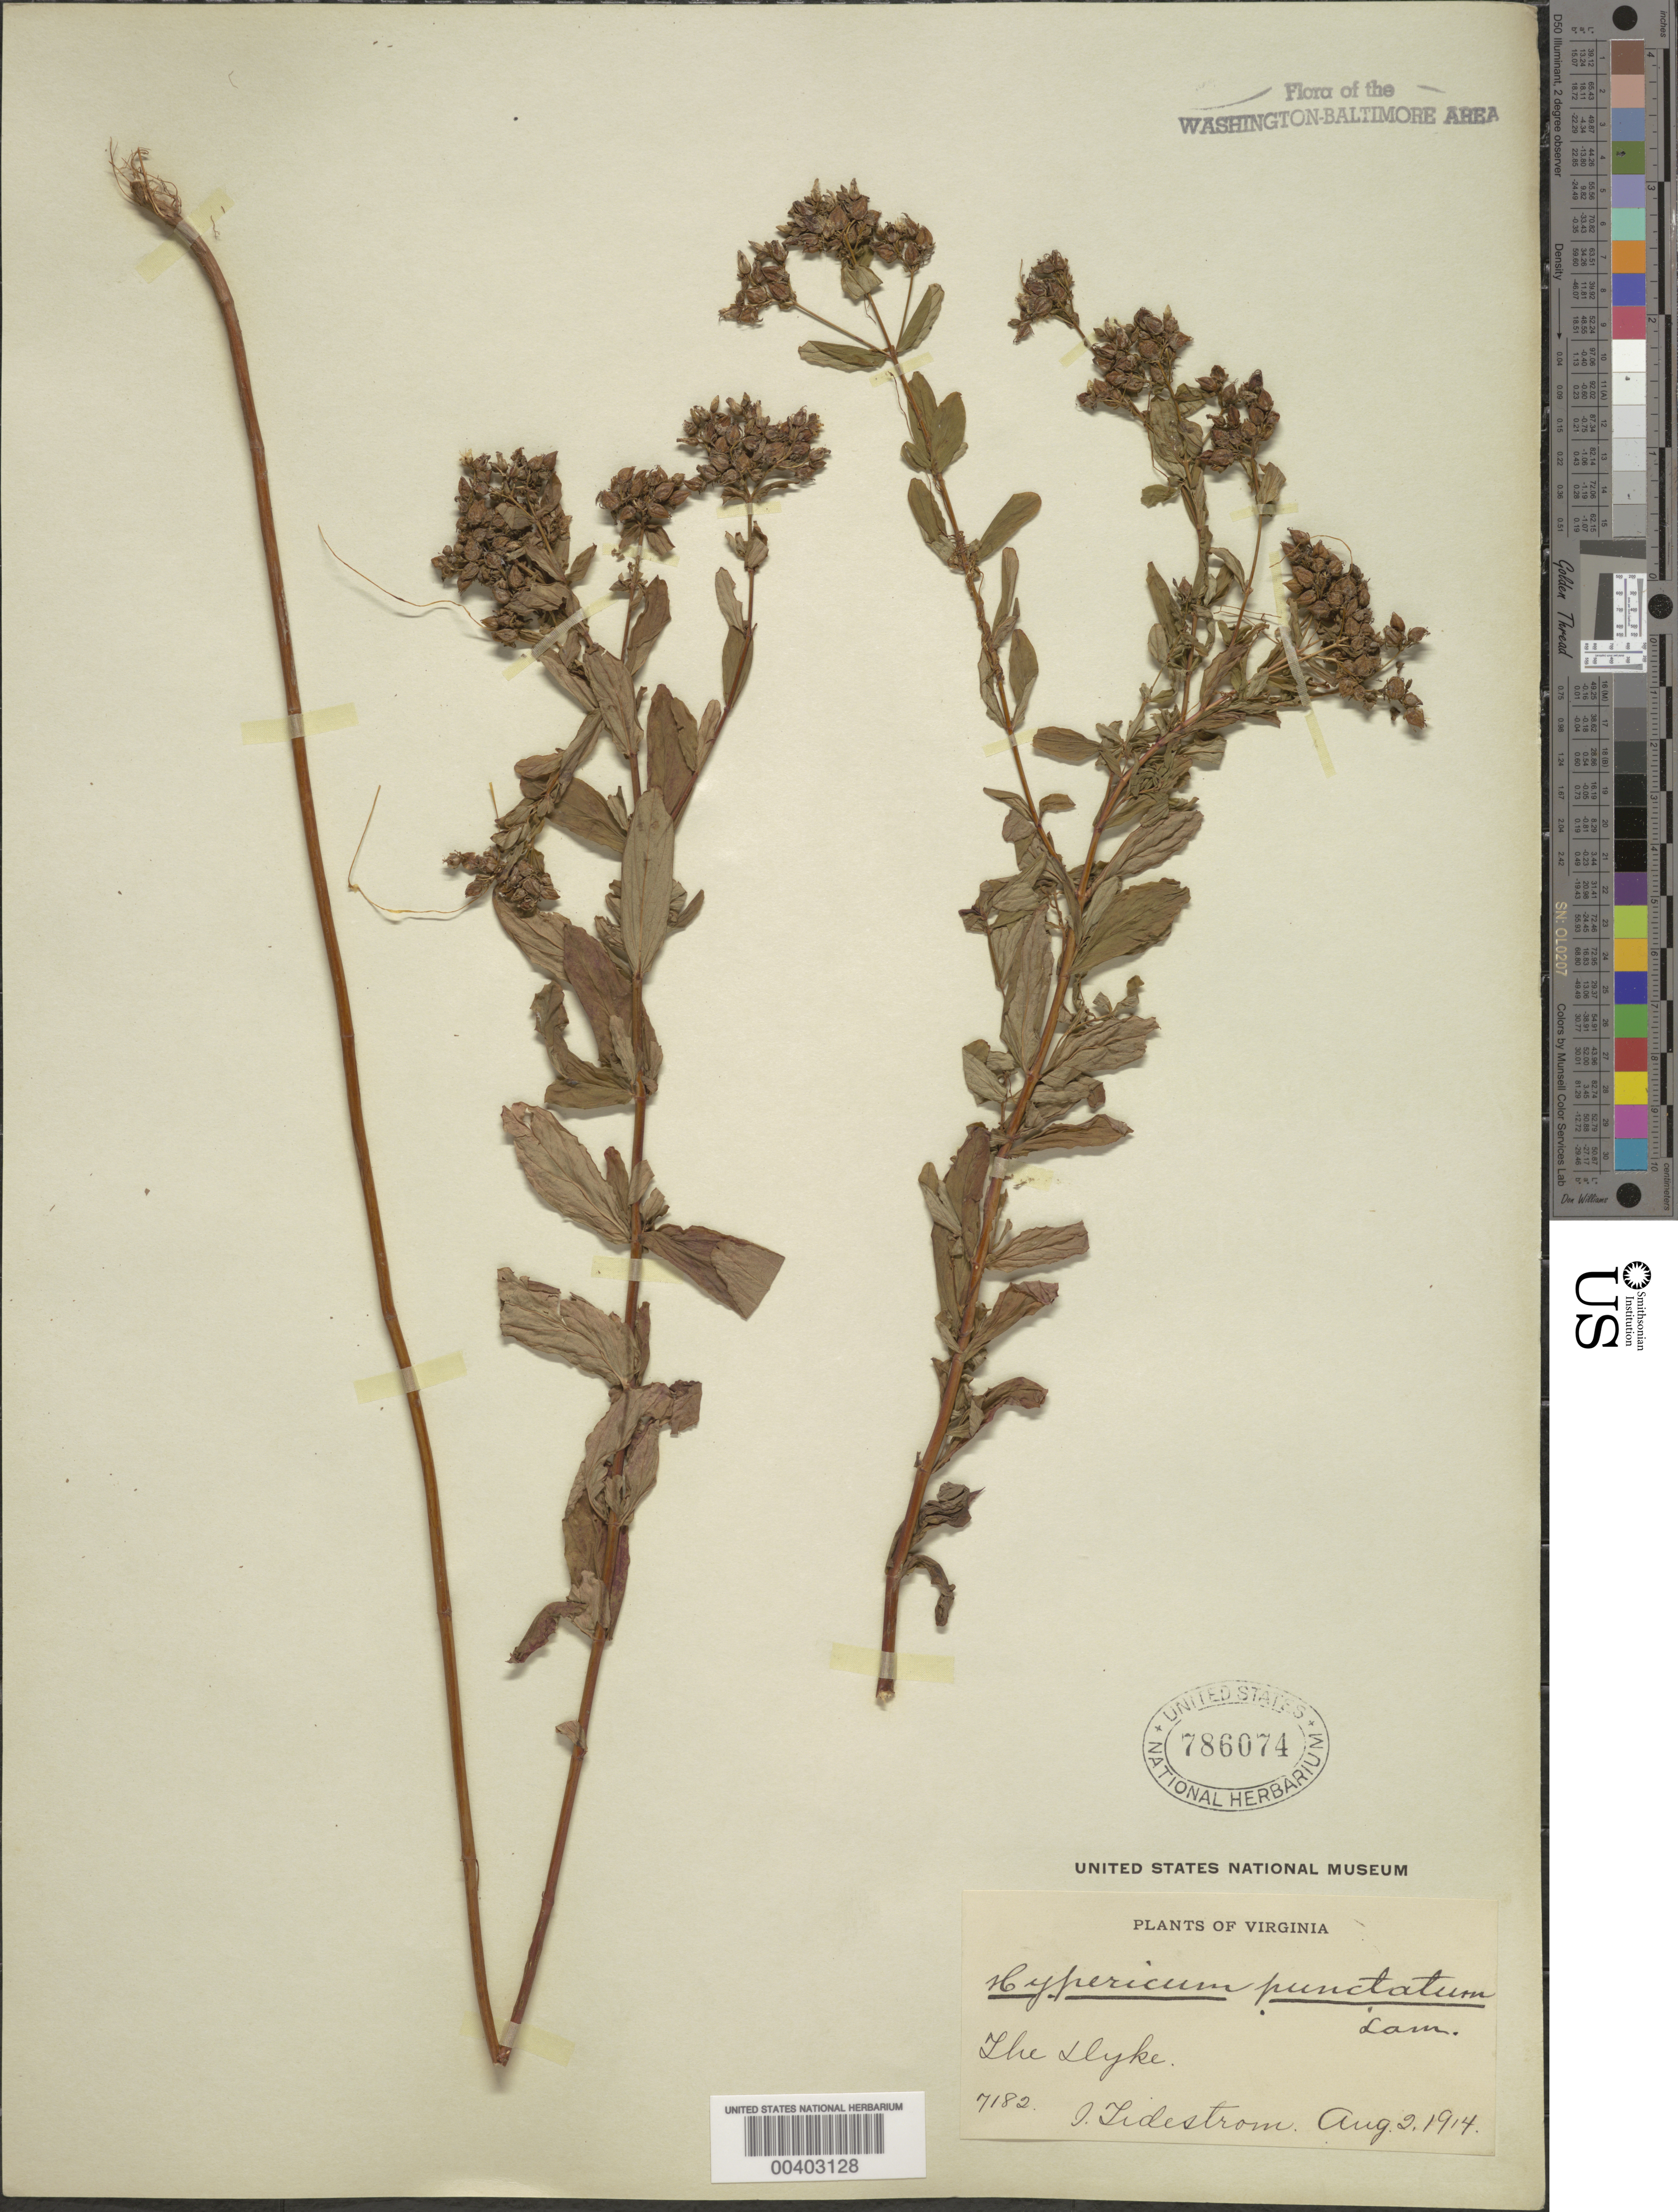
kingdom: Plantae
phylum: Tracheophyta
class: Magnoliopsida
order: Malpighiales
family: Hypericaceae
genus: Hypericum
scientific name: Hypericum punctatum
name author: Lam.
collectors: I. F. Tidestrom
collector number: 7182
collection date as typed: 02 Aug 1914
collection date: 1914-08-02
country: United States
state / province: Virginia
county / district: Fairfax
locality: Dyke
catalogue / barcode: US 786074